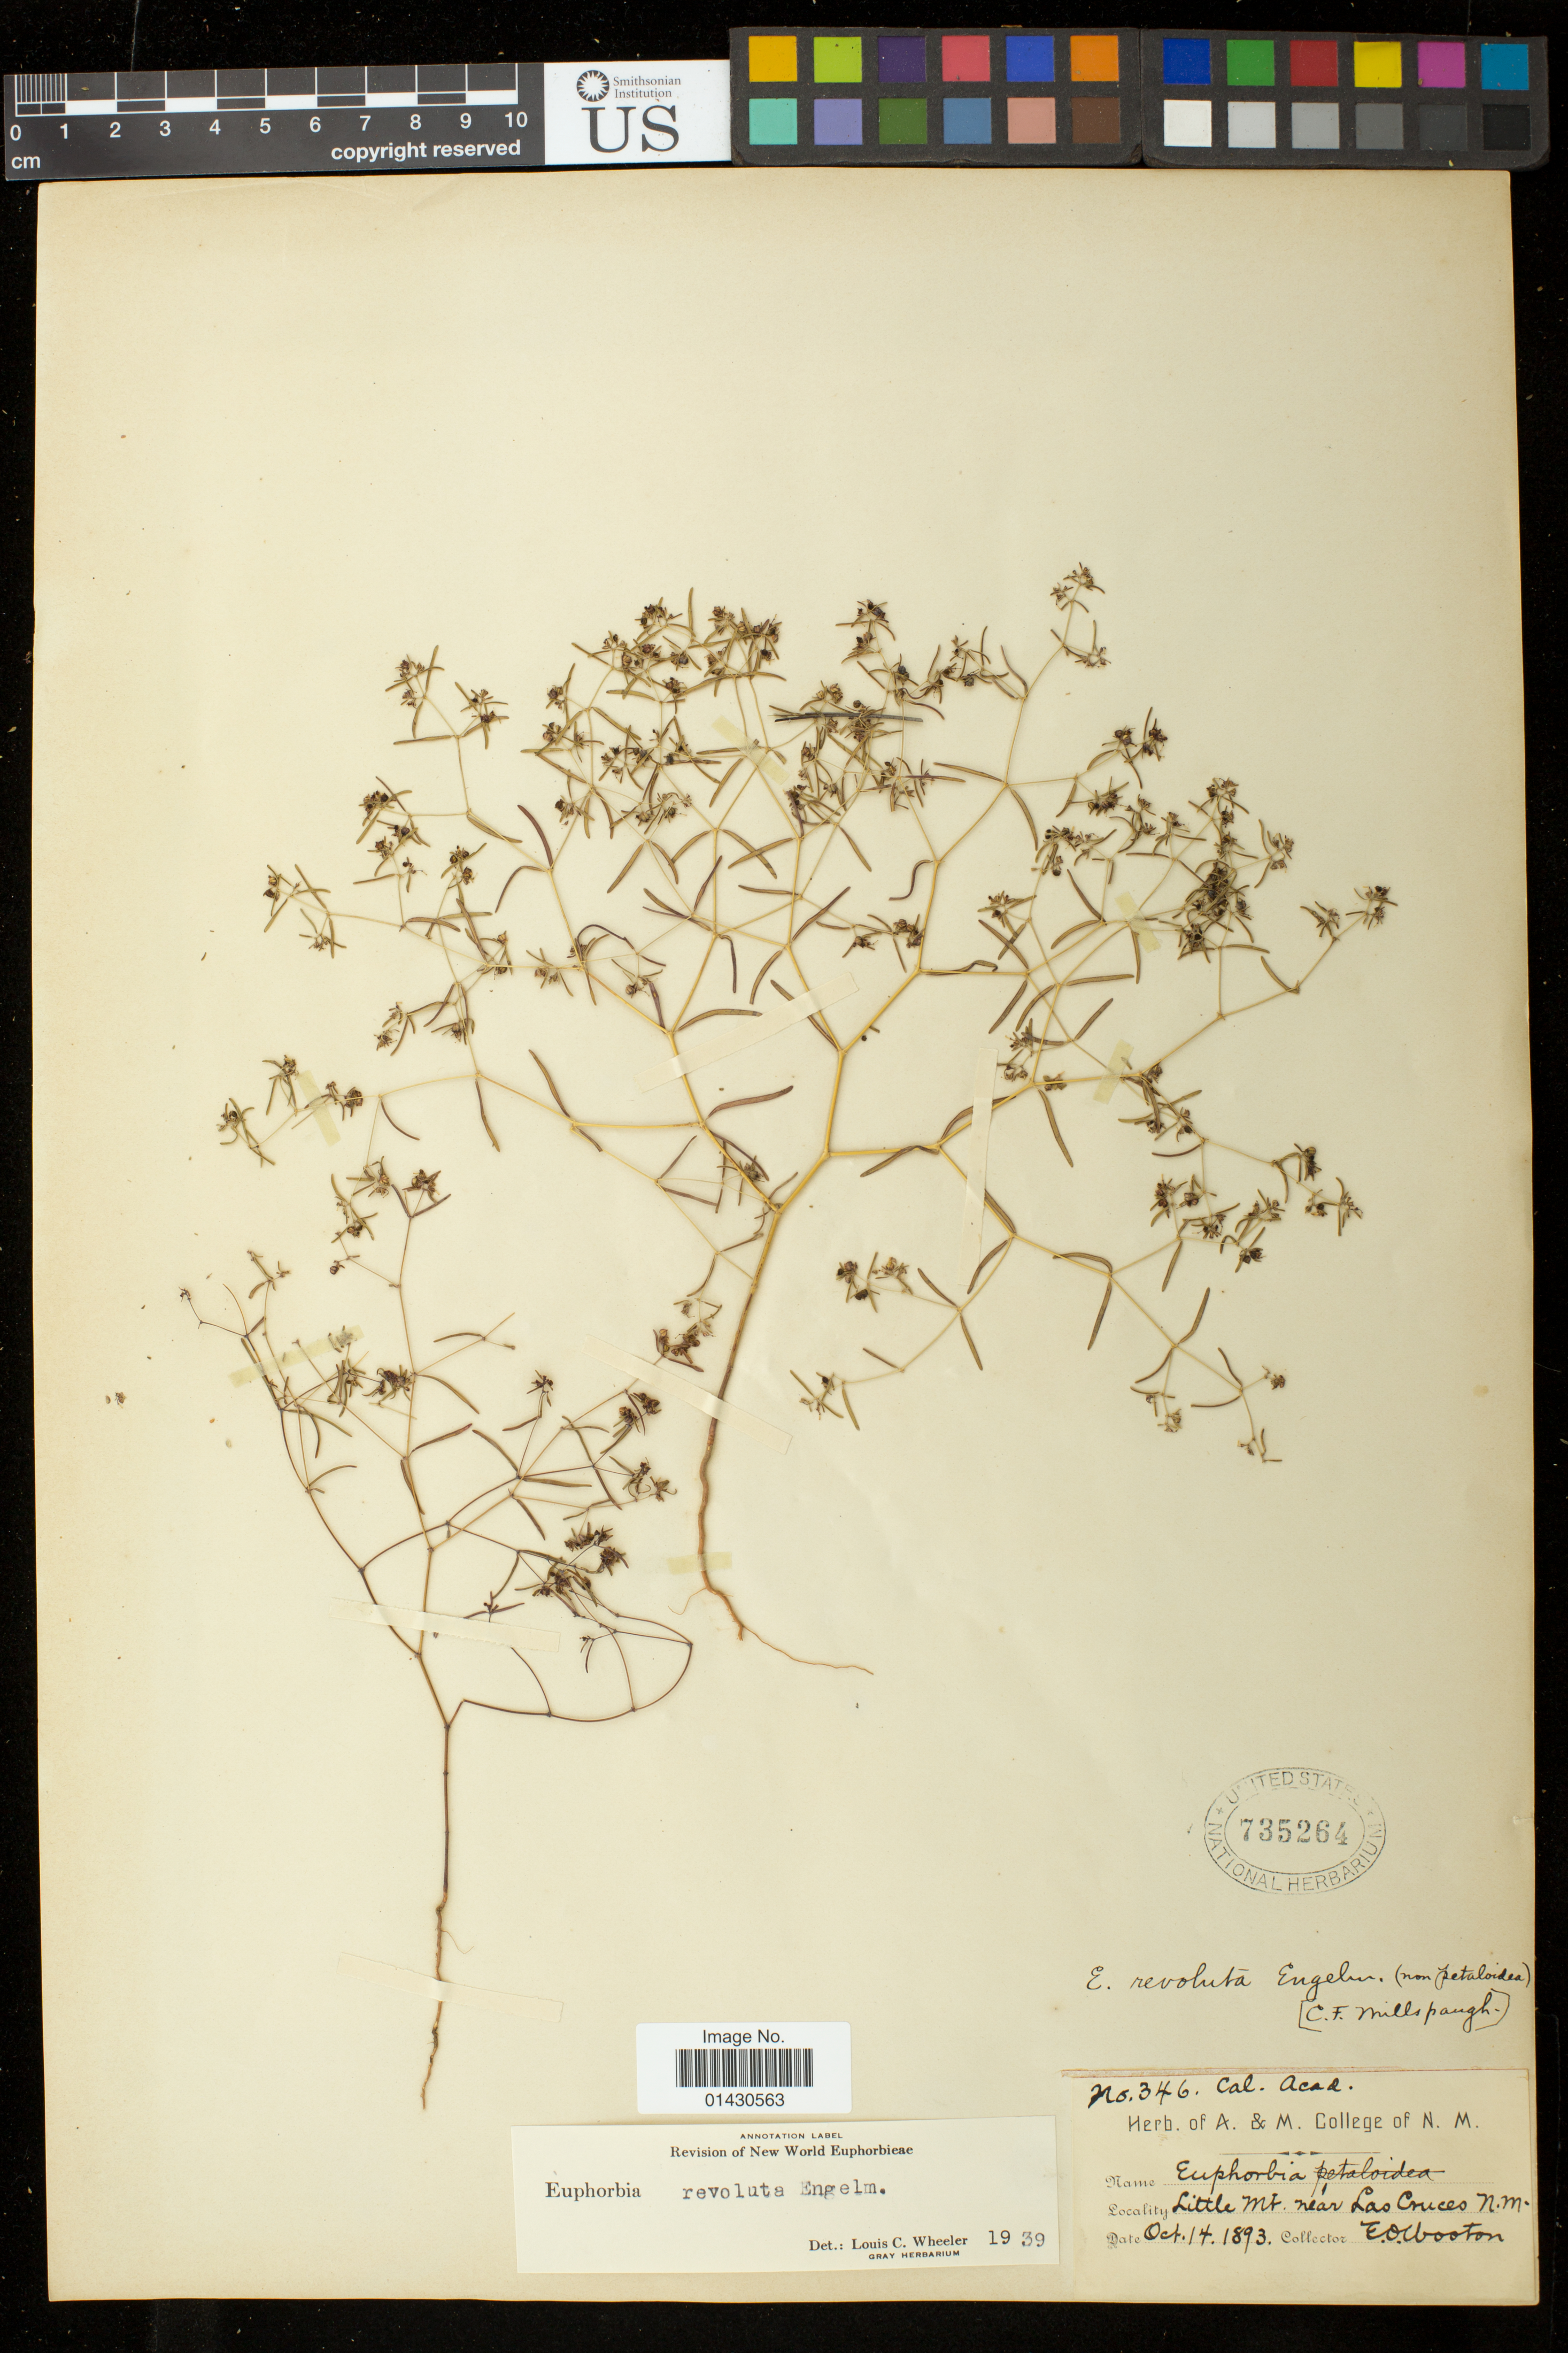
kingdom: Plantae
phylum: Tracheophyta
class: Magnoliopsida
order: Malpighiales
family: Euphorbiaceae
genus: Euphorbia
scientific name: Euphorbia revoluta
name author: Engelm. in Emory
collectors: E. O. Wooton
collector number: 346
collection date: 1893-10-14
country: United States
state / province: New Mexico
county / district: Dona Ana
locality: Little Mt. near Las Cruces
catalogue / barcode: US 735264